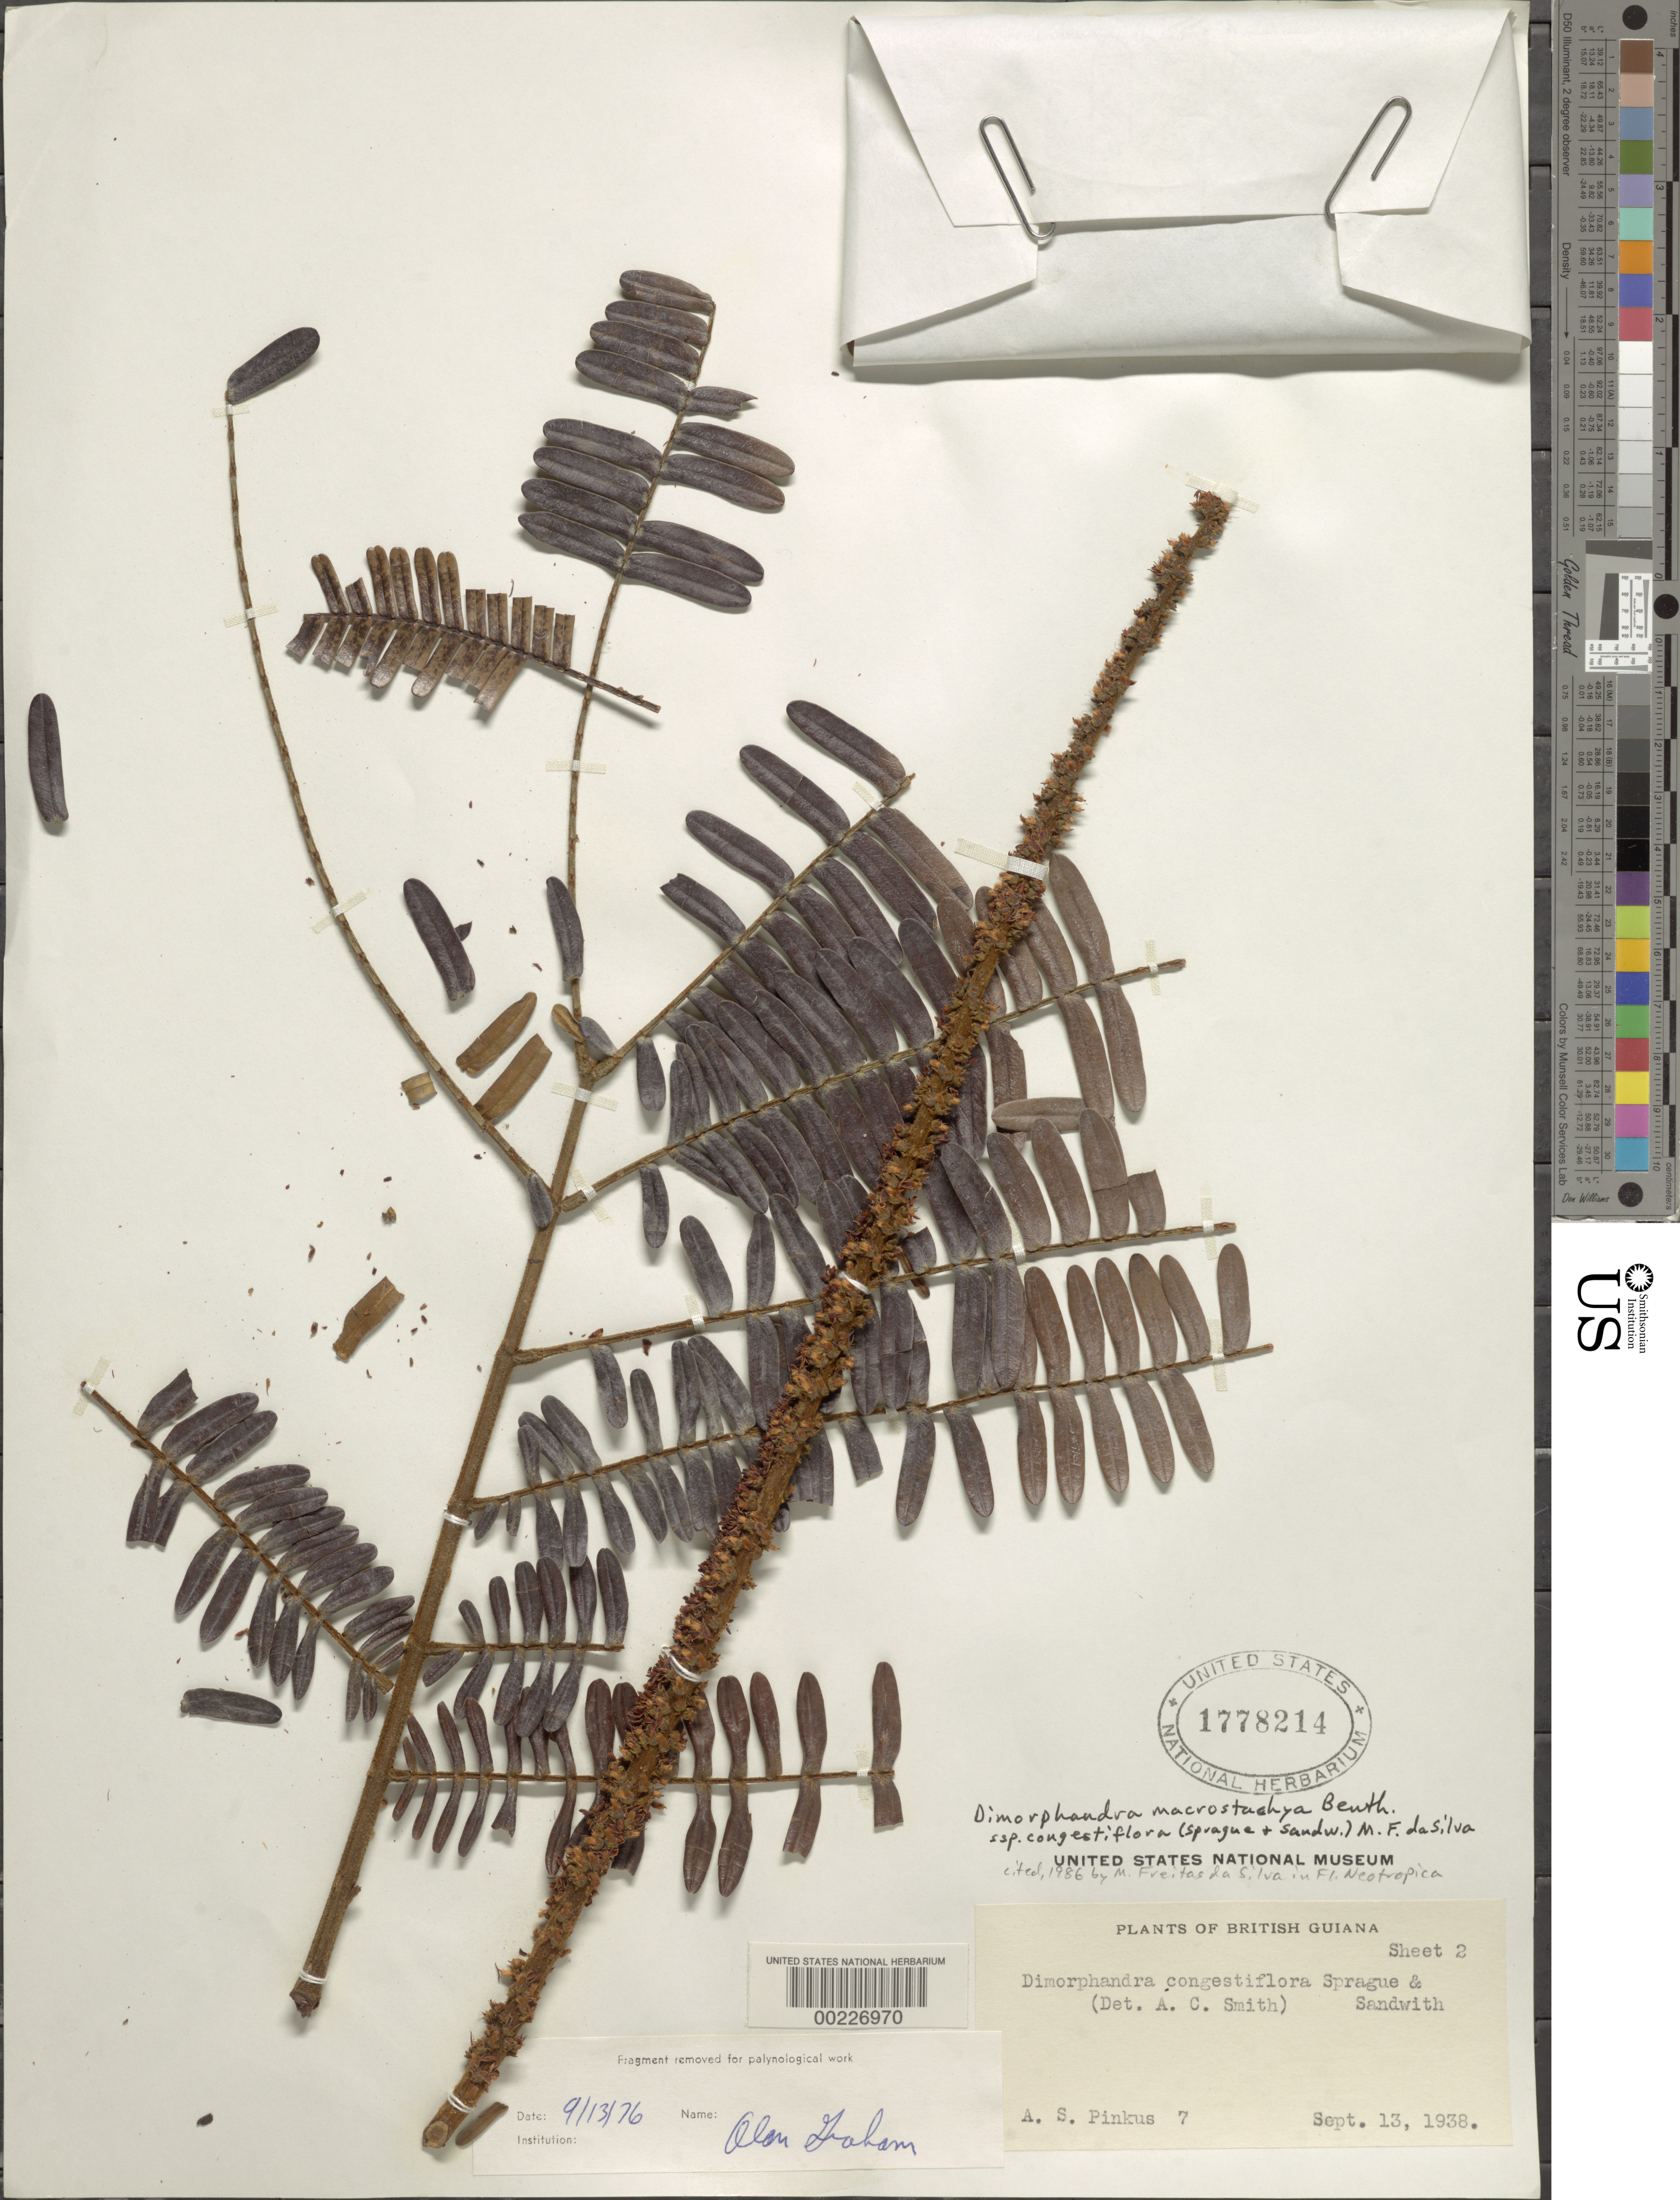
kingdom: Plantae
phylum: Tracheophyta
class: Magnoliopsida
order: Fabales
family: Fabaceae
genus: Dimorphandra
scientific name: Dimorphandra macrostachya subsp. congestiflora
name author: (Sprague & Sandwith) M.F. Silva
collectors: A. Pinkus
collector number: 7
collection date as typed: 13 Sep 1938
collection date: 1938-09-13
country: Guyana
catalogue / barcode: US 1778214